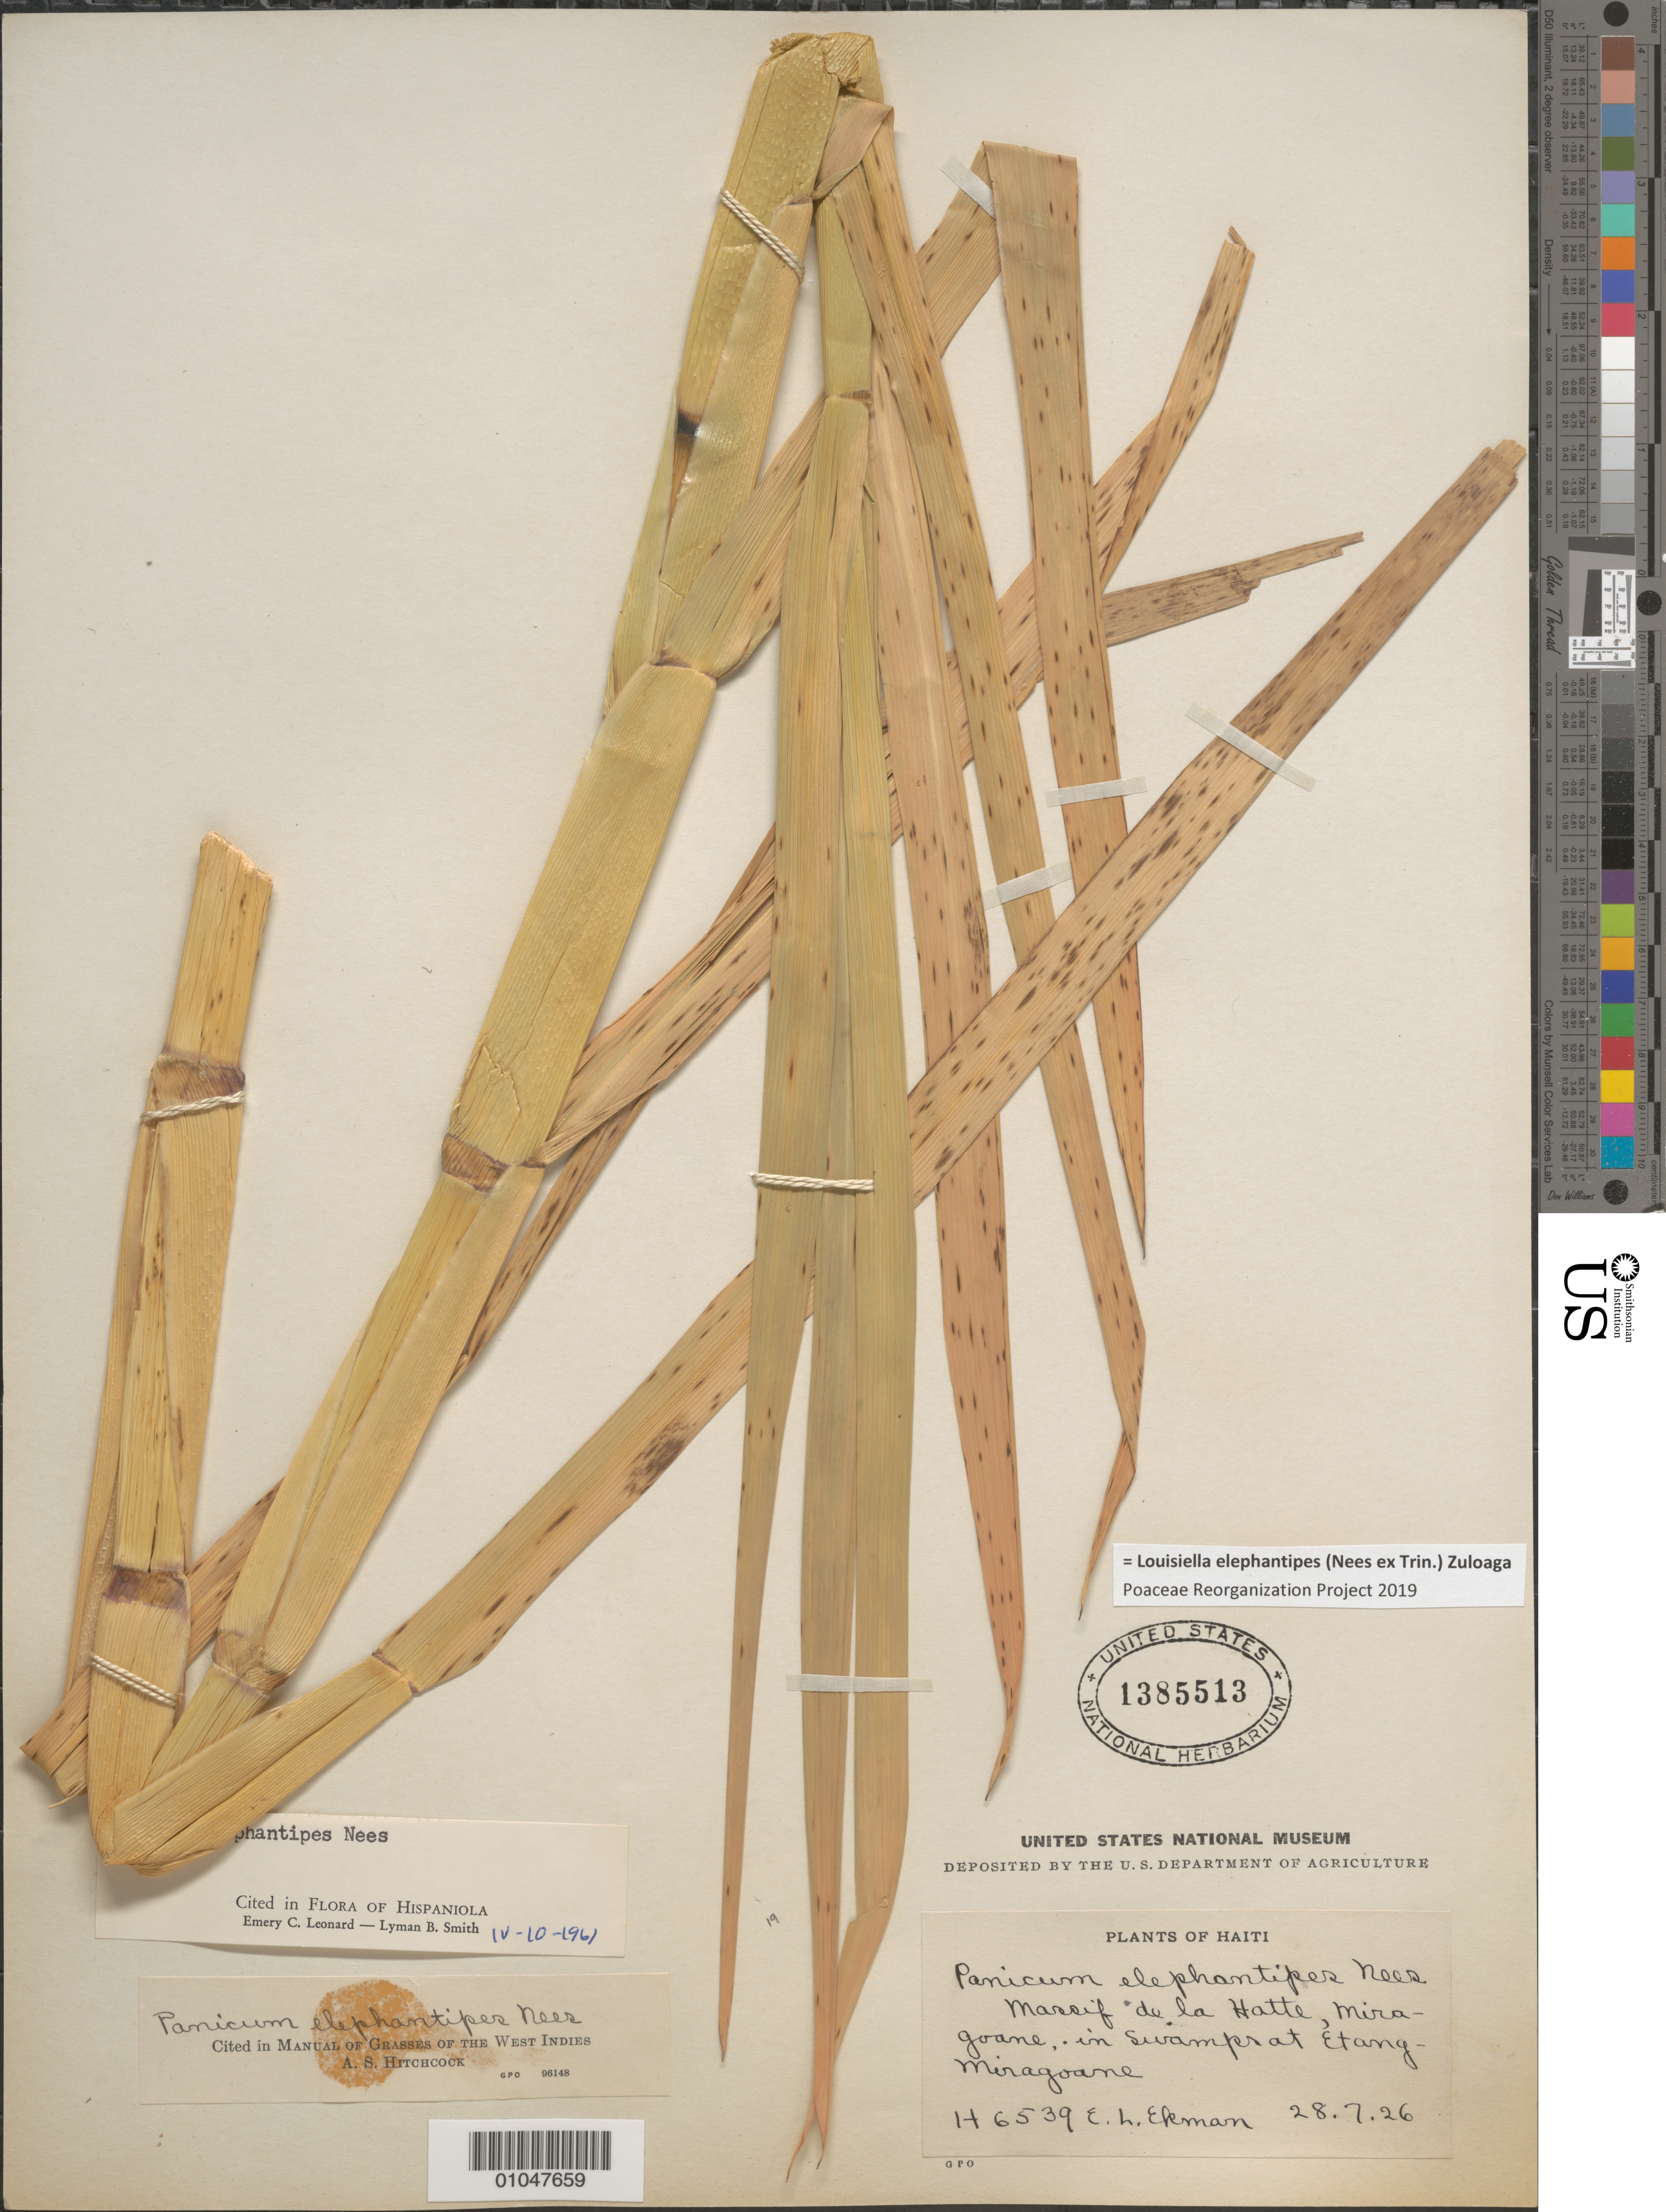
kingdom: Plantae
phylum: Tracheophyta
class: Liliopsida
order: Poales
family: Poaceae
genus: Louisiella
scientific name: Louisiella elephantipes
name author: (Nees ex Trin.) Zuloaga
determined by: Poaceae Reorganization Project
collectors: E. L. Ekman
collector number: H 6539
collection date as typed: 28 Jul 1926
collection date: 1926-07-28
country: Haiti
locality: Massif de la Hotte, Miragoane, in swamps at Etang-Miragoane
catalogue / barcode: US 1385513